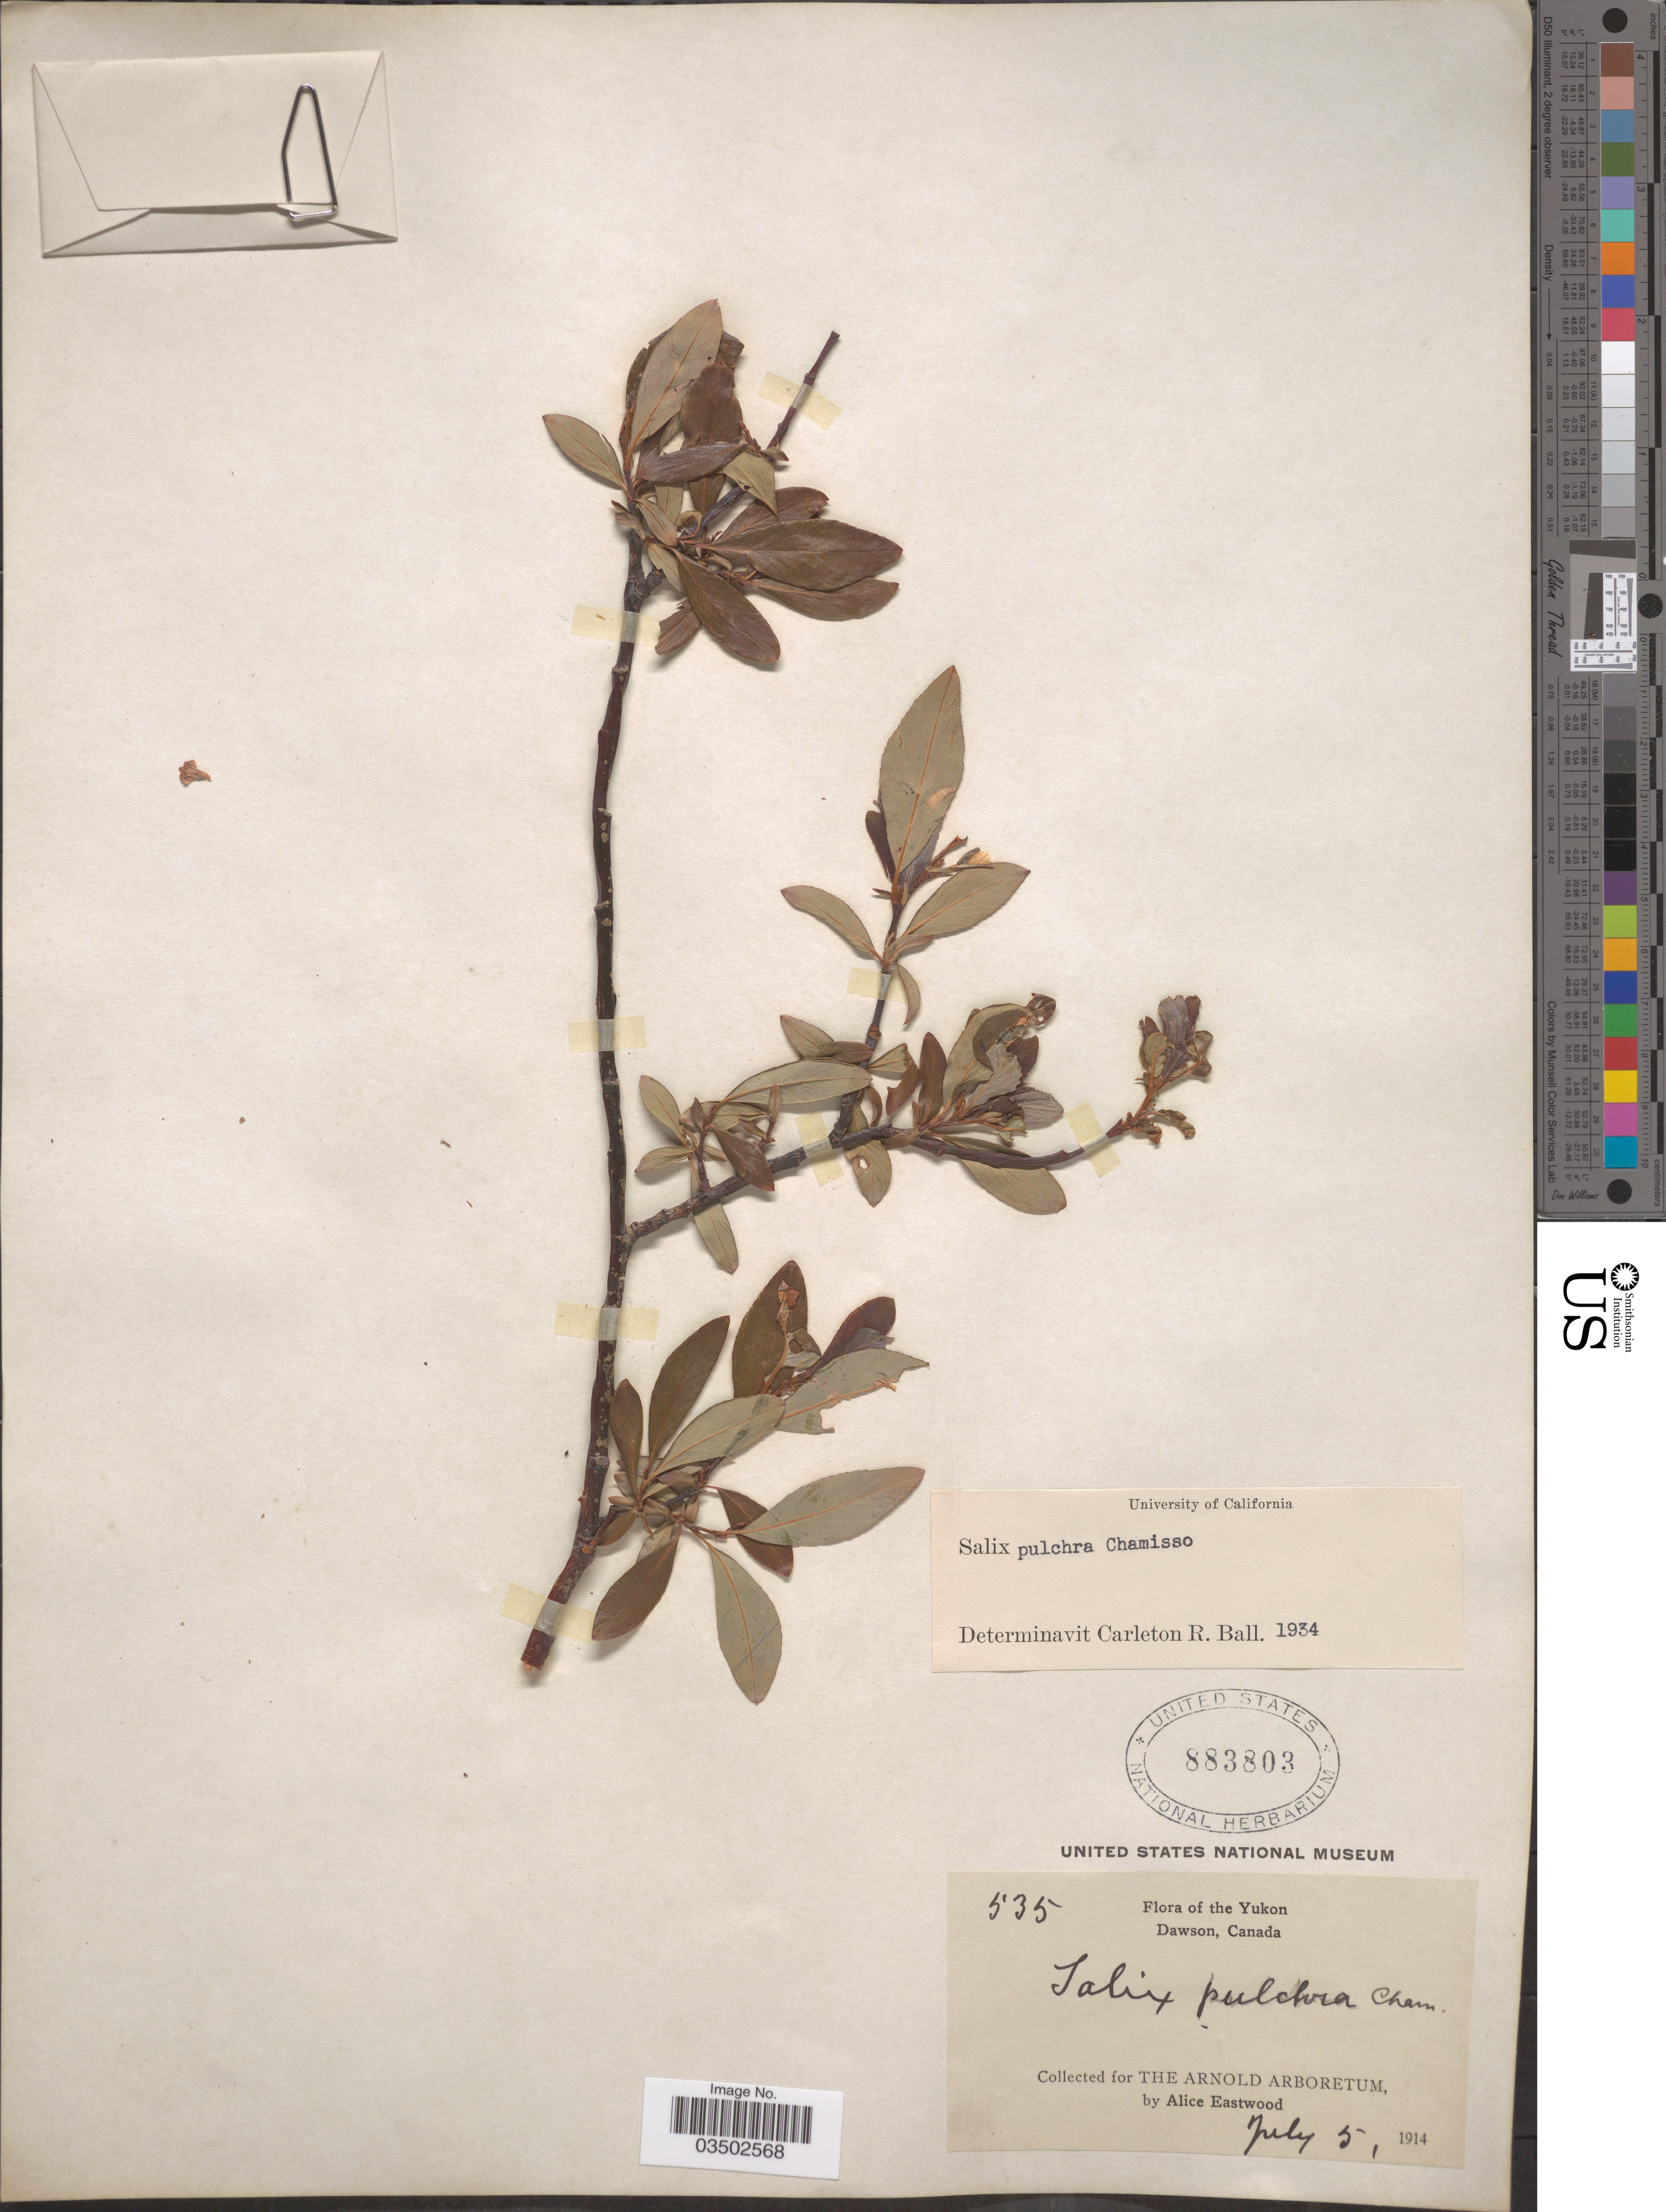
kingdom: Plantae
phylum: Tracheophyta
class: Magnoliopsida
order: Malpighiales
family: Salicaceae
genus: Salix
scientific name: Salix pulchra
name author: Cham.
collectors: A. Eastwood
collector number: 535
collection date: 1914-07-05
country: Canada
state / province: Yukon Territory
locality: Yukon. Dawson.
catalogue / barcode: US 883803